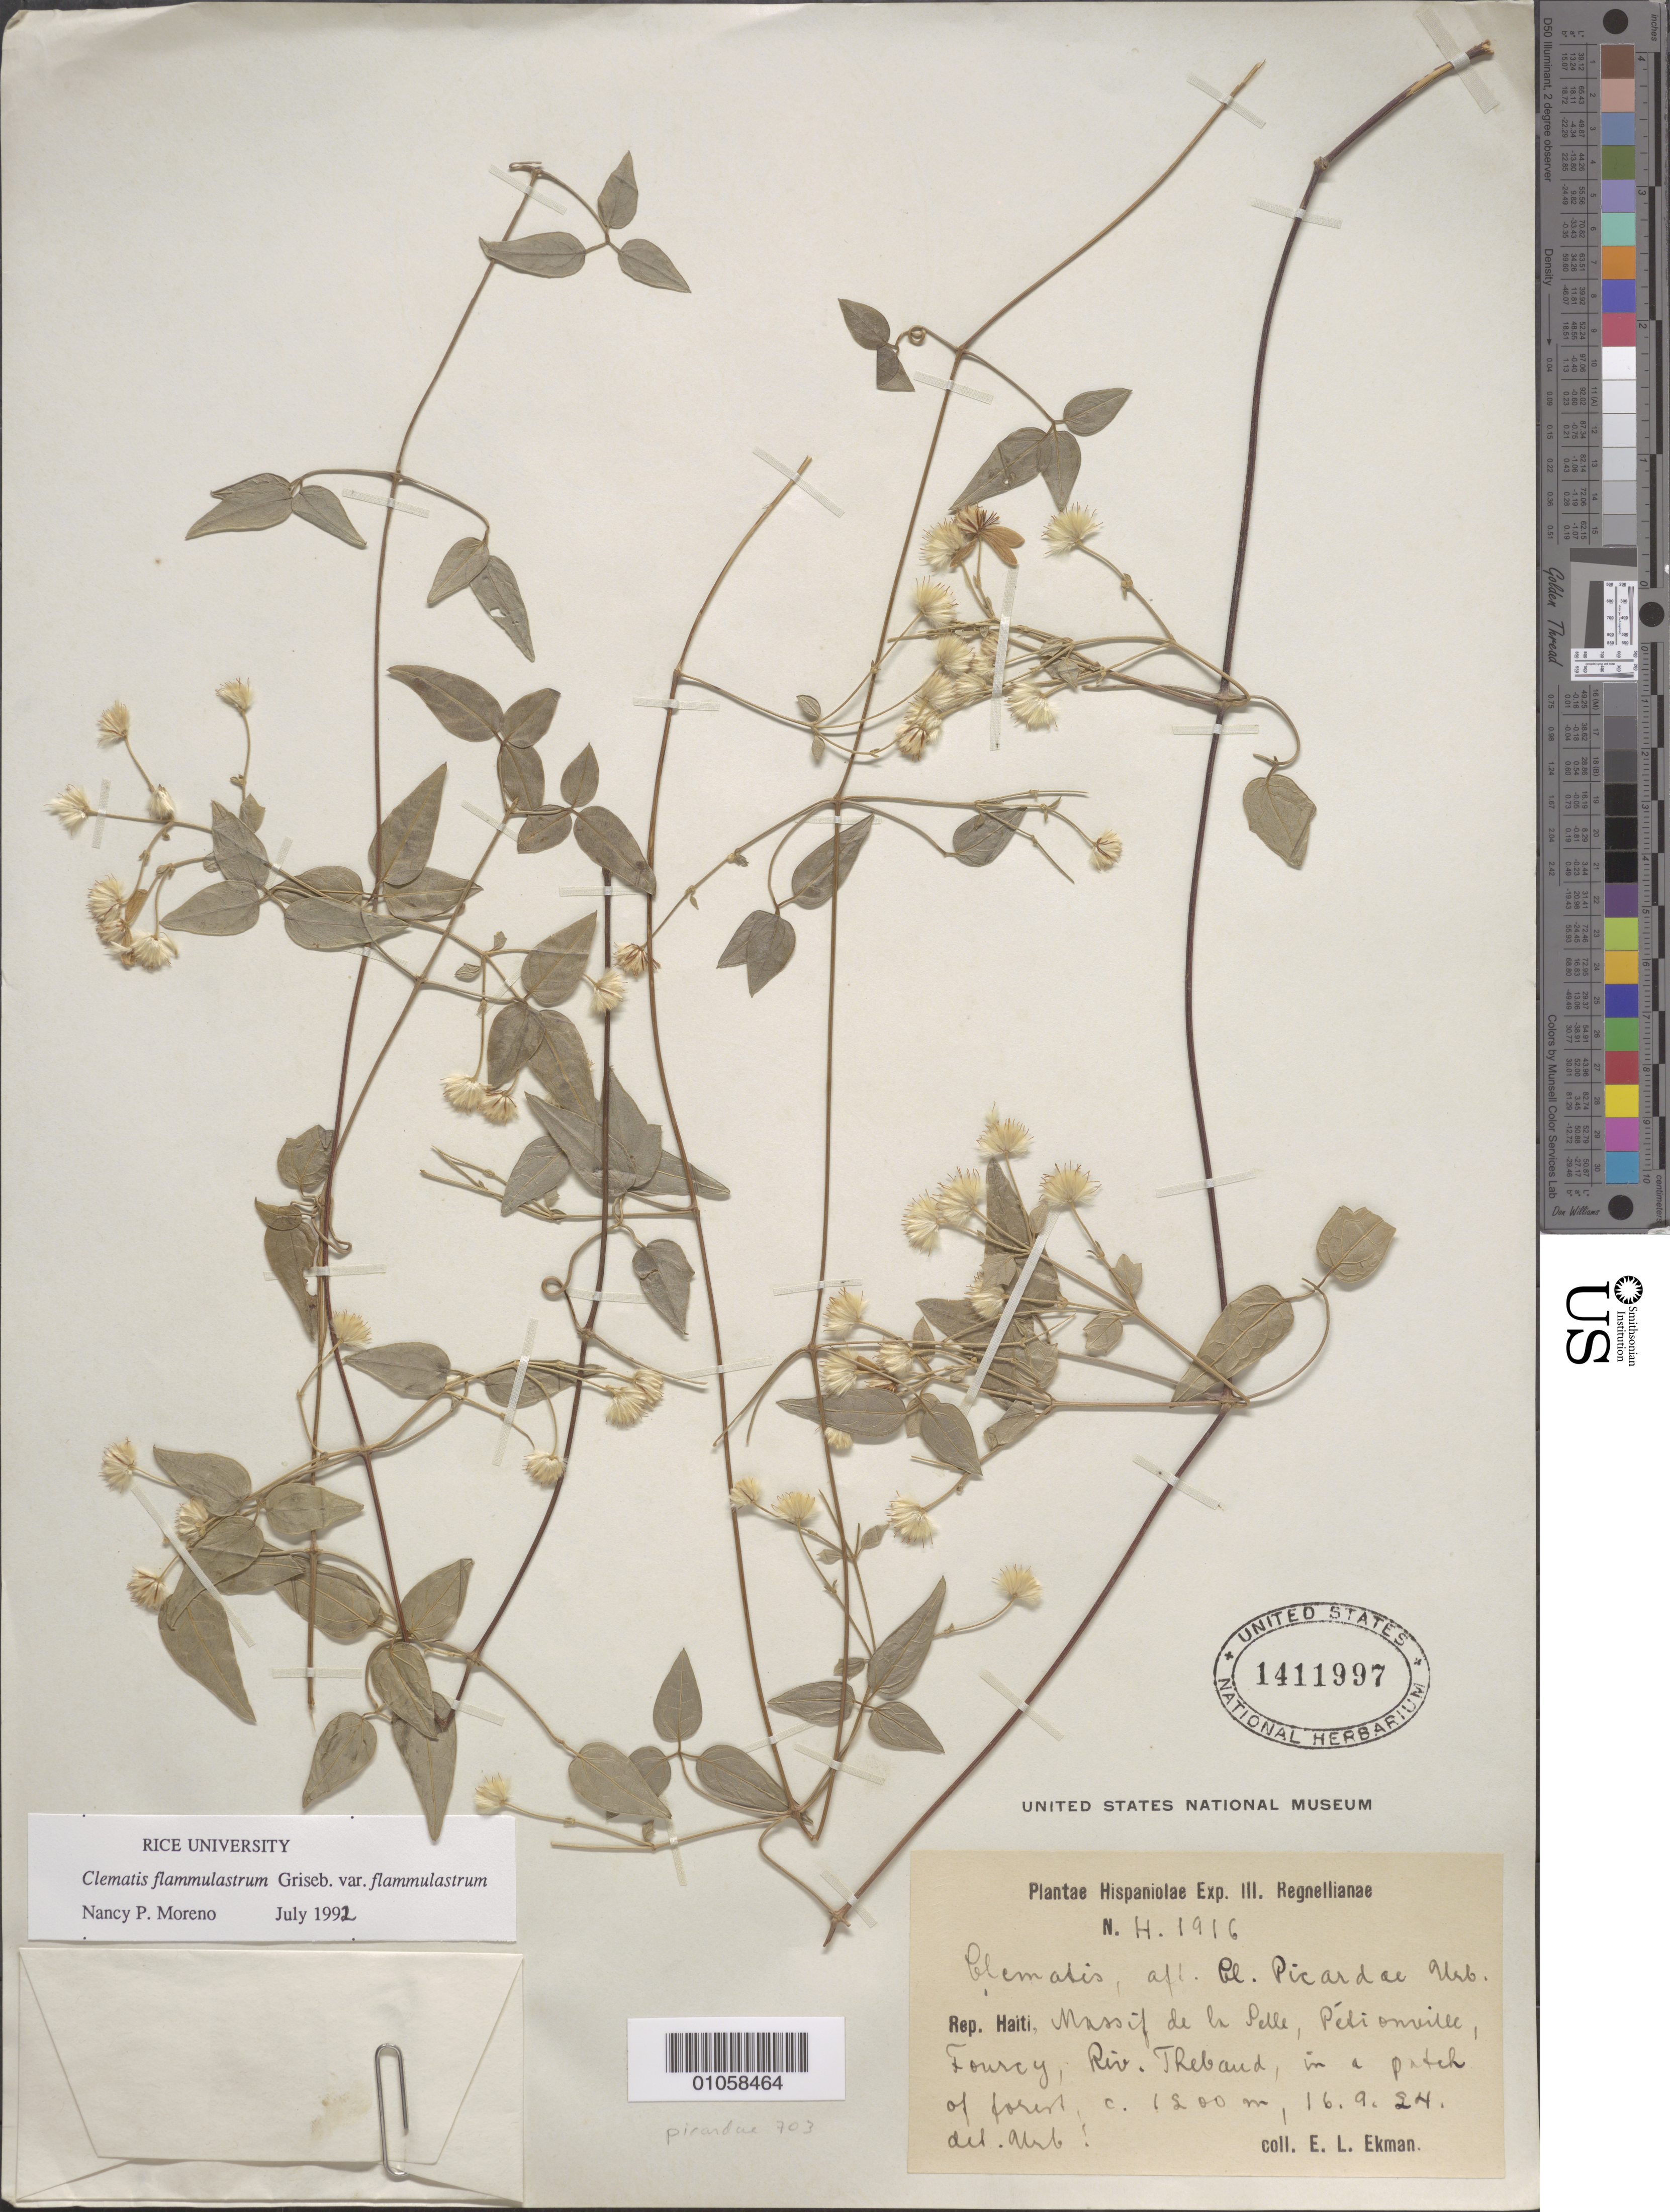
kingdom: Plantae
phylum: Tracheophyta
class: Magnoliopsida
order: Ranunculales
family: Ranunculaceae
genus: Clematis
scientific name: Clematis flammulastrum var. flammulastrum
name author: Griseb.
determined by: Moreno, N. P.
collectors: E. L. Ekman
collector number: H 1916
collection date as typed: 16 Sep 1924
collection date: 1924-09-16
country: Haiti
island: Hispaniola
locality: Massif de la Selle, Pétionville, Fourcy, riv. Thebaud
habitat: In a patch of forest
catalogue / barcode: US 1411997